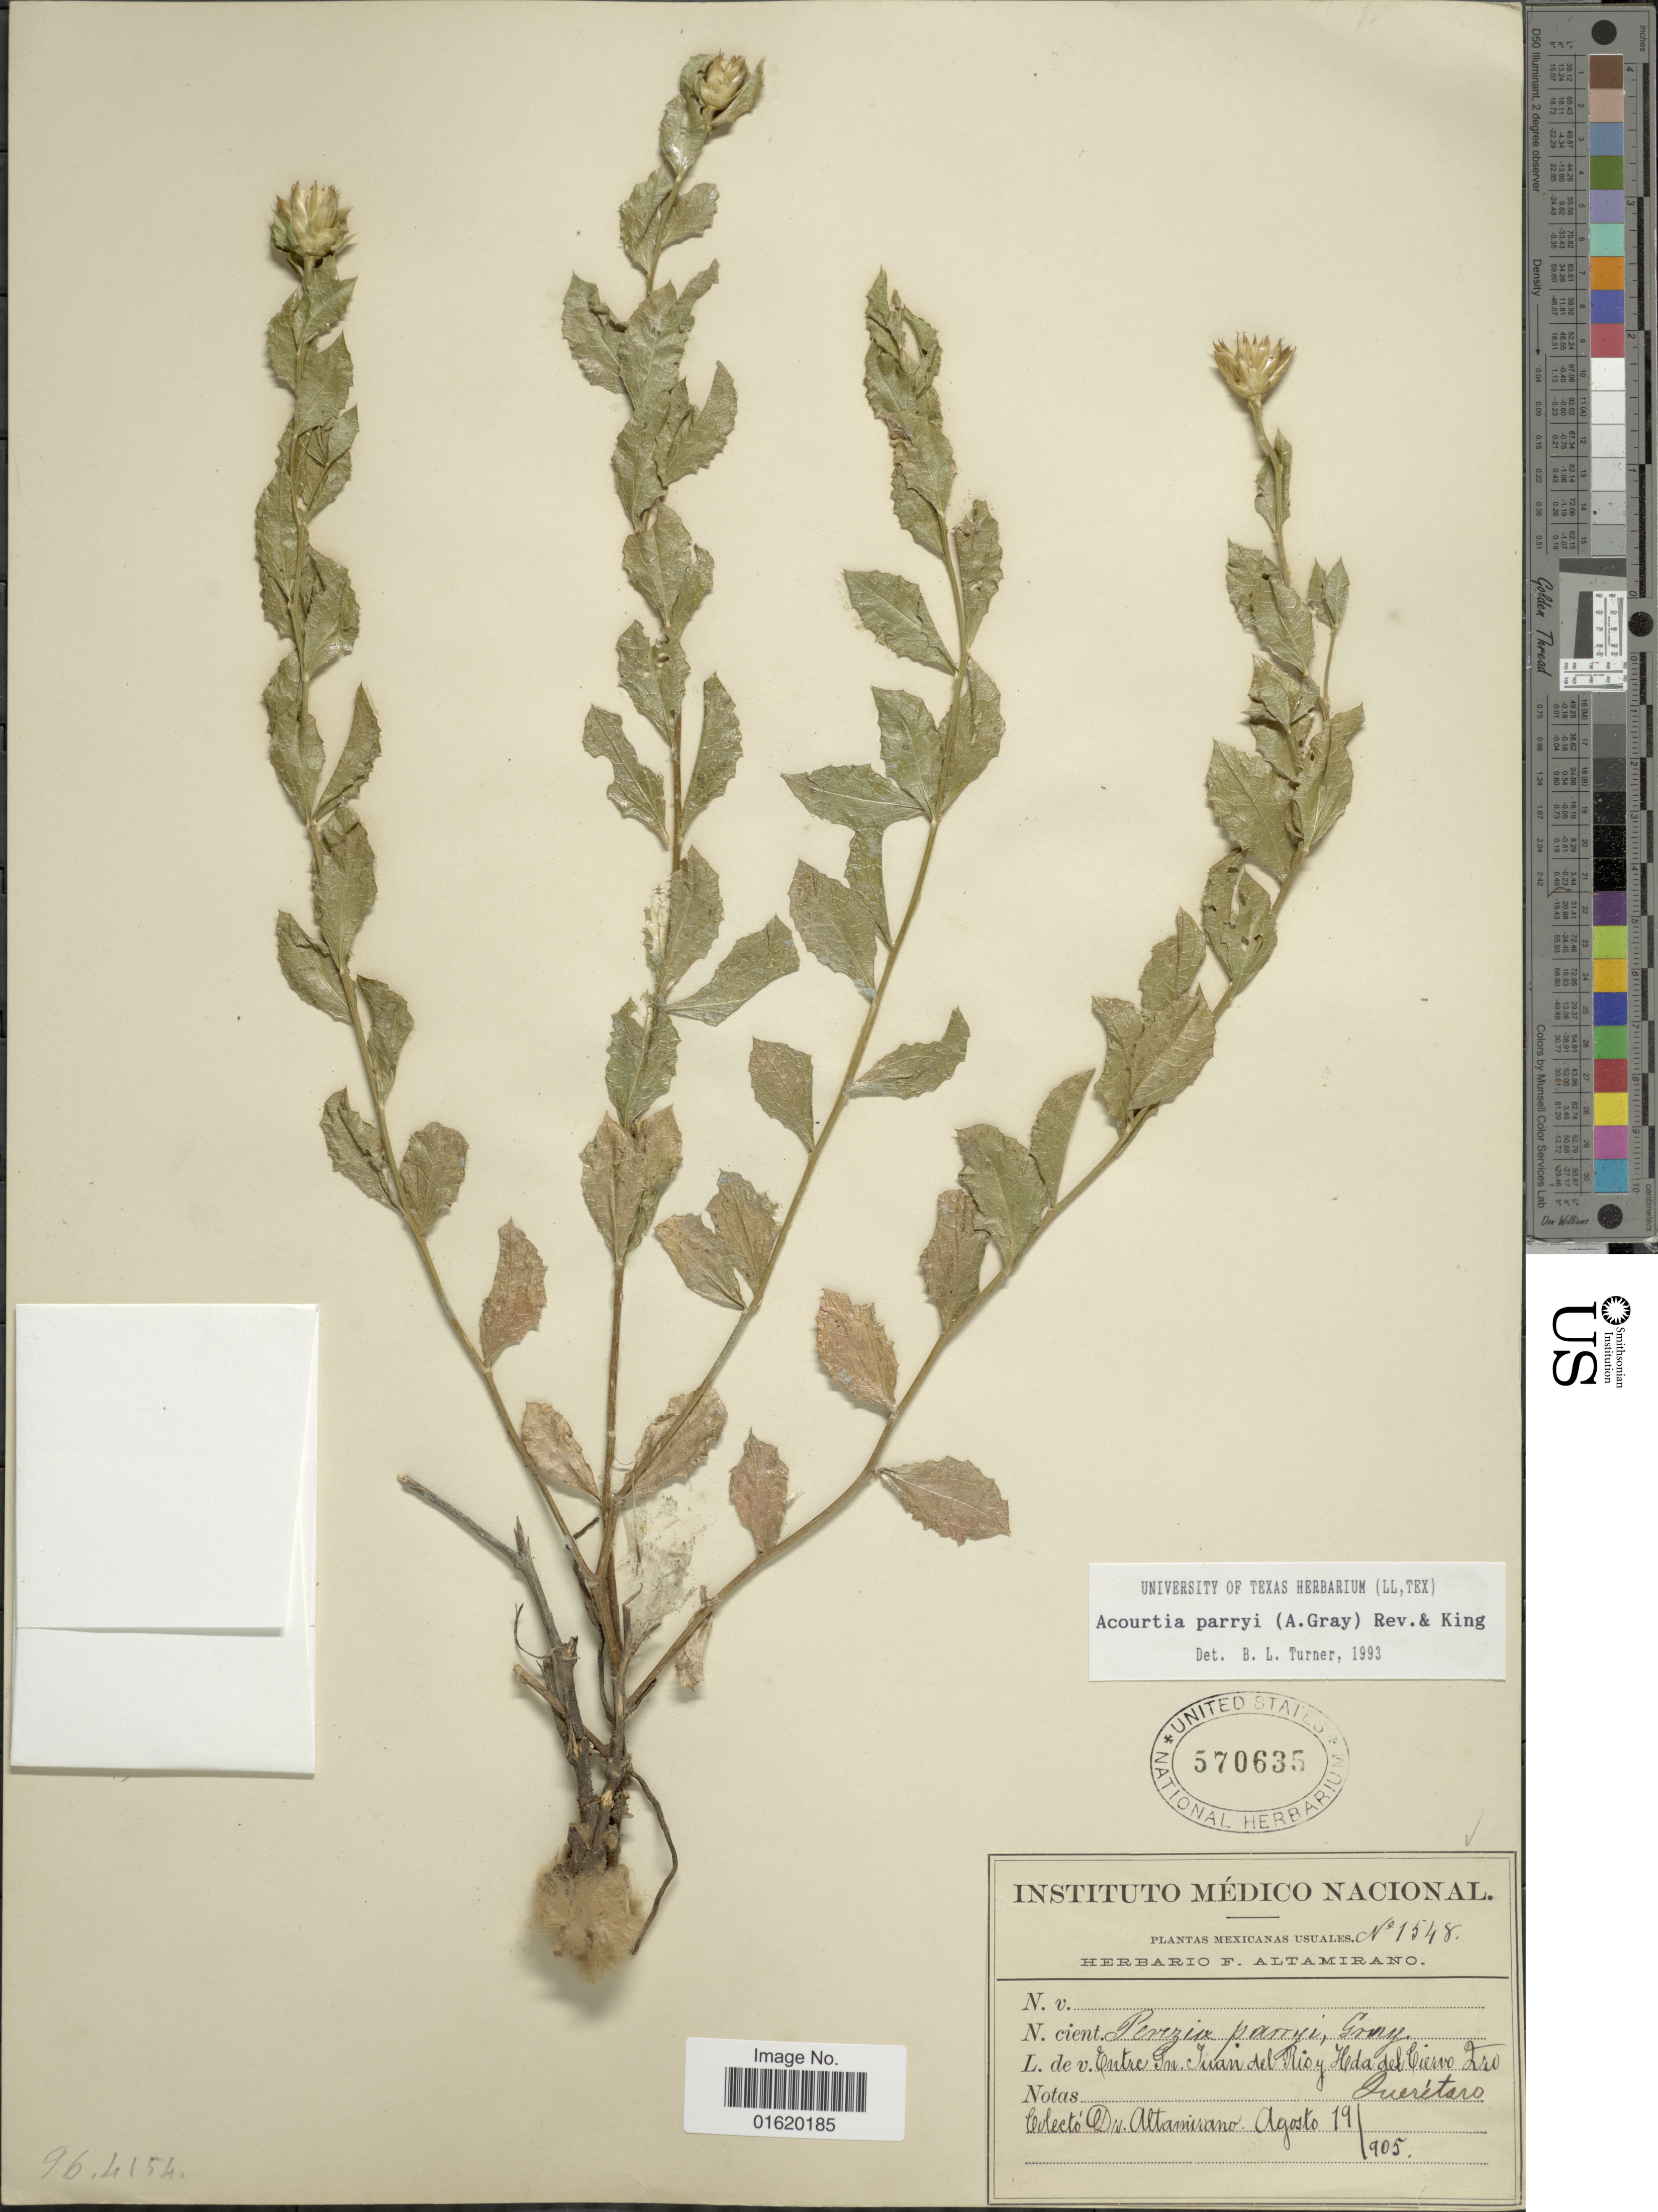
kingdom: Plantae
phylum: Tracheophyta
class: Magnoliopsida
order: Asterales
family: Asteraceae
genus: Acourtia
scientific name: Acourtia parryi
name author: (A. Gray) Reveal & R.M. King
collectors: Altamirano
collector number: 1548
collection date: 1905-08-19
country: Mexico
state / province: Querétaro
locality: Usuales, entre Sn Juan del Rio y Hda del Cierro Qro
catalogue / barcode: US 570635